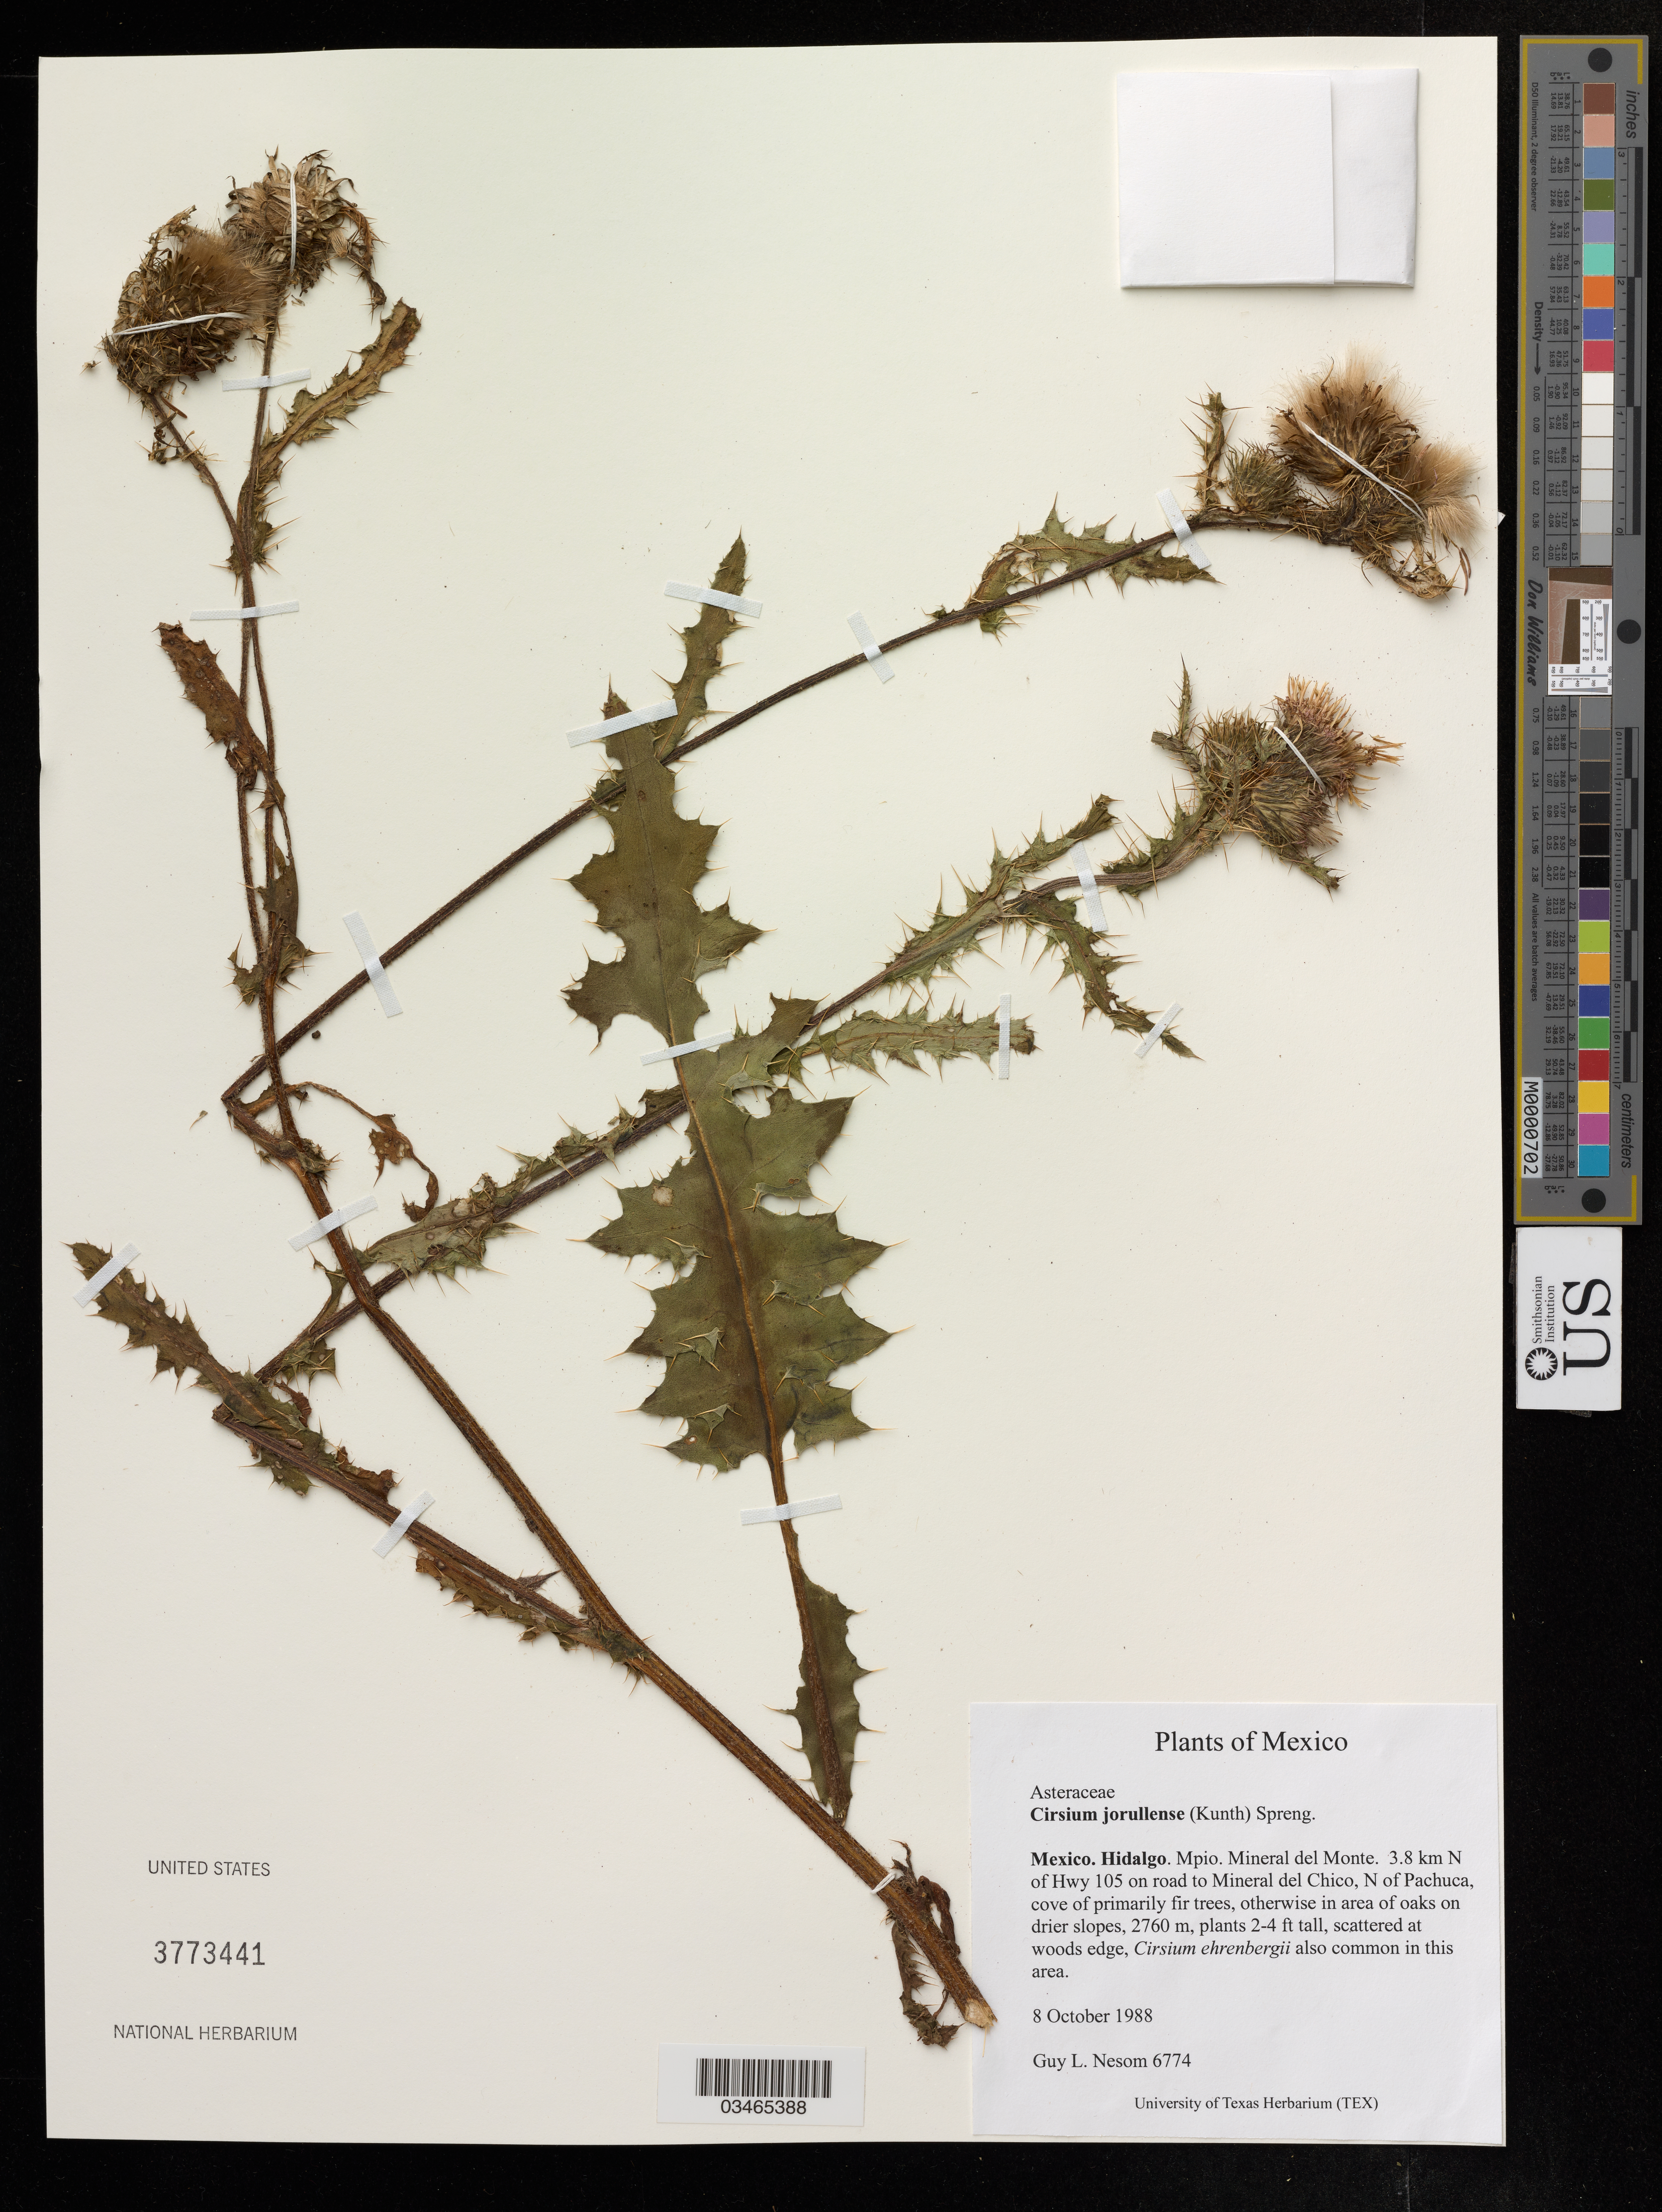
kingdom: Plantae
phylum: Tracheophyta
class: Magnoliopsida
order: Asterales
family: Asteraceae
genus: Cirsium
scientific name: Cirsium jorullense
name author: (Kunth) Spreng.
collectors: G. L. Nesom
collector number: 6774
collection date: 1988-10-08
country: Mexico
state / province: Hidalgo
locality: Mpio. Mineral del Monte. 3.8 km N of Hwy 105 on road to Mineral del Chico, N of Pachuca.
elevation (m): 2760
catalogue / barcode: US 3773441